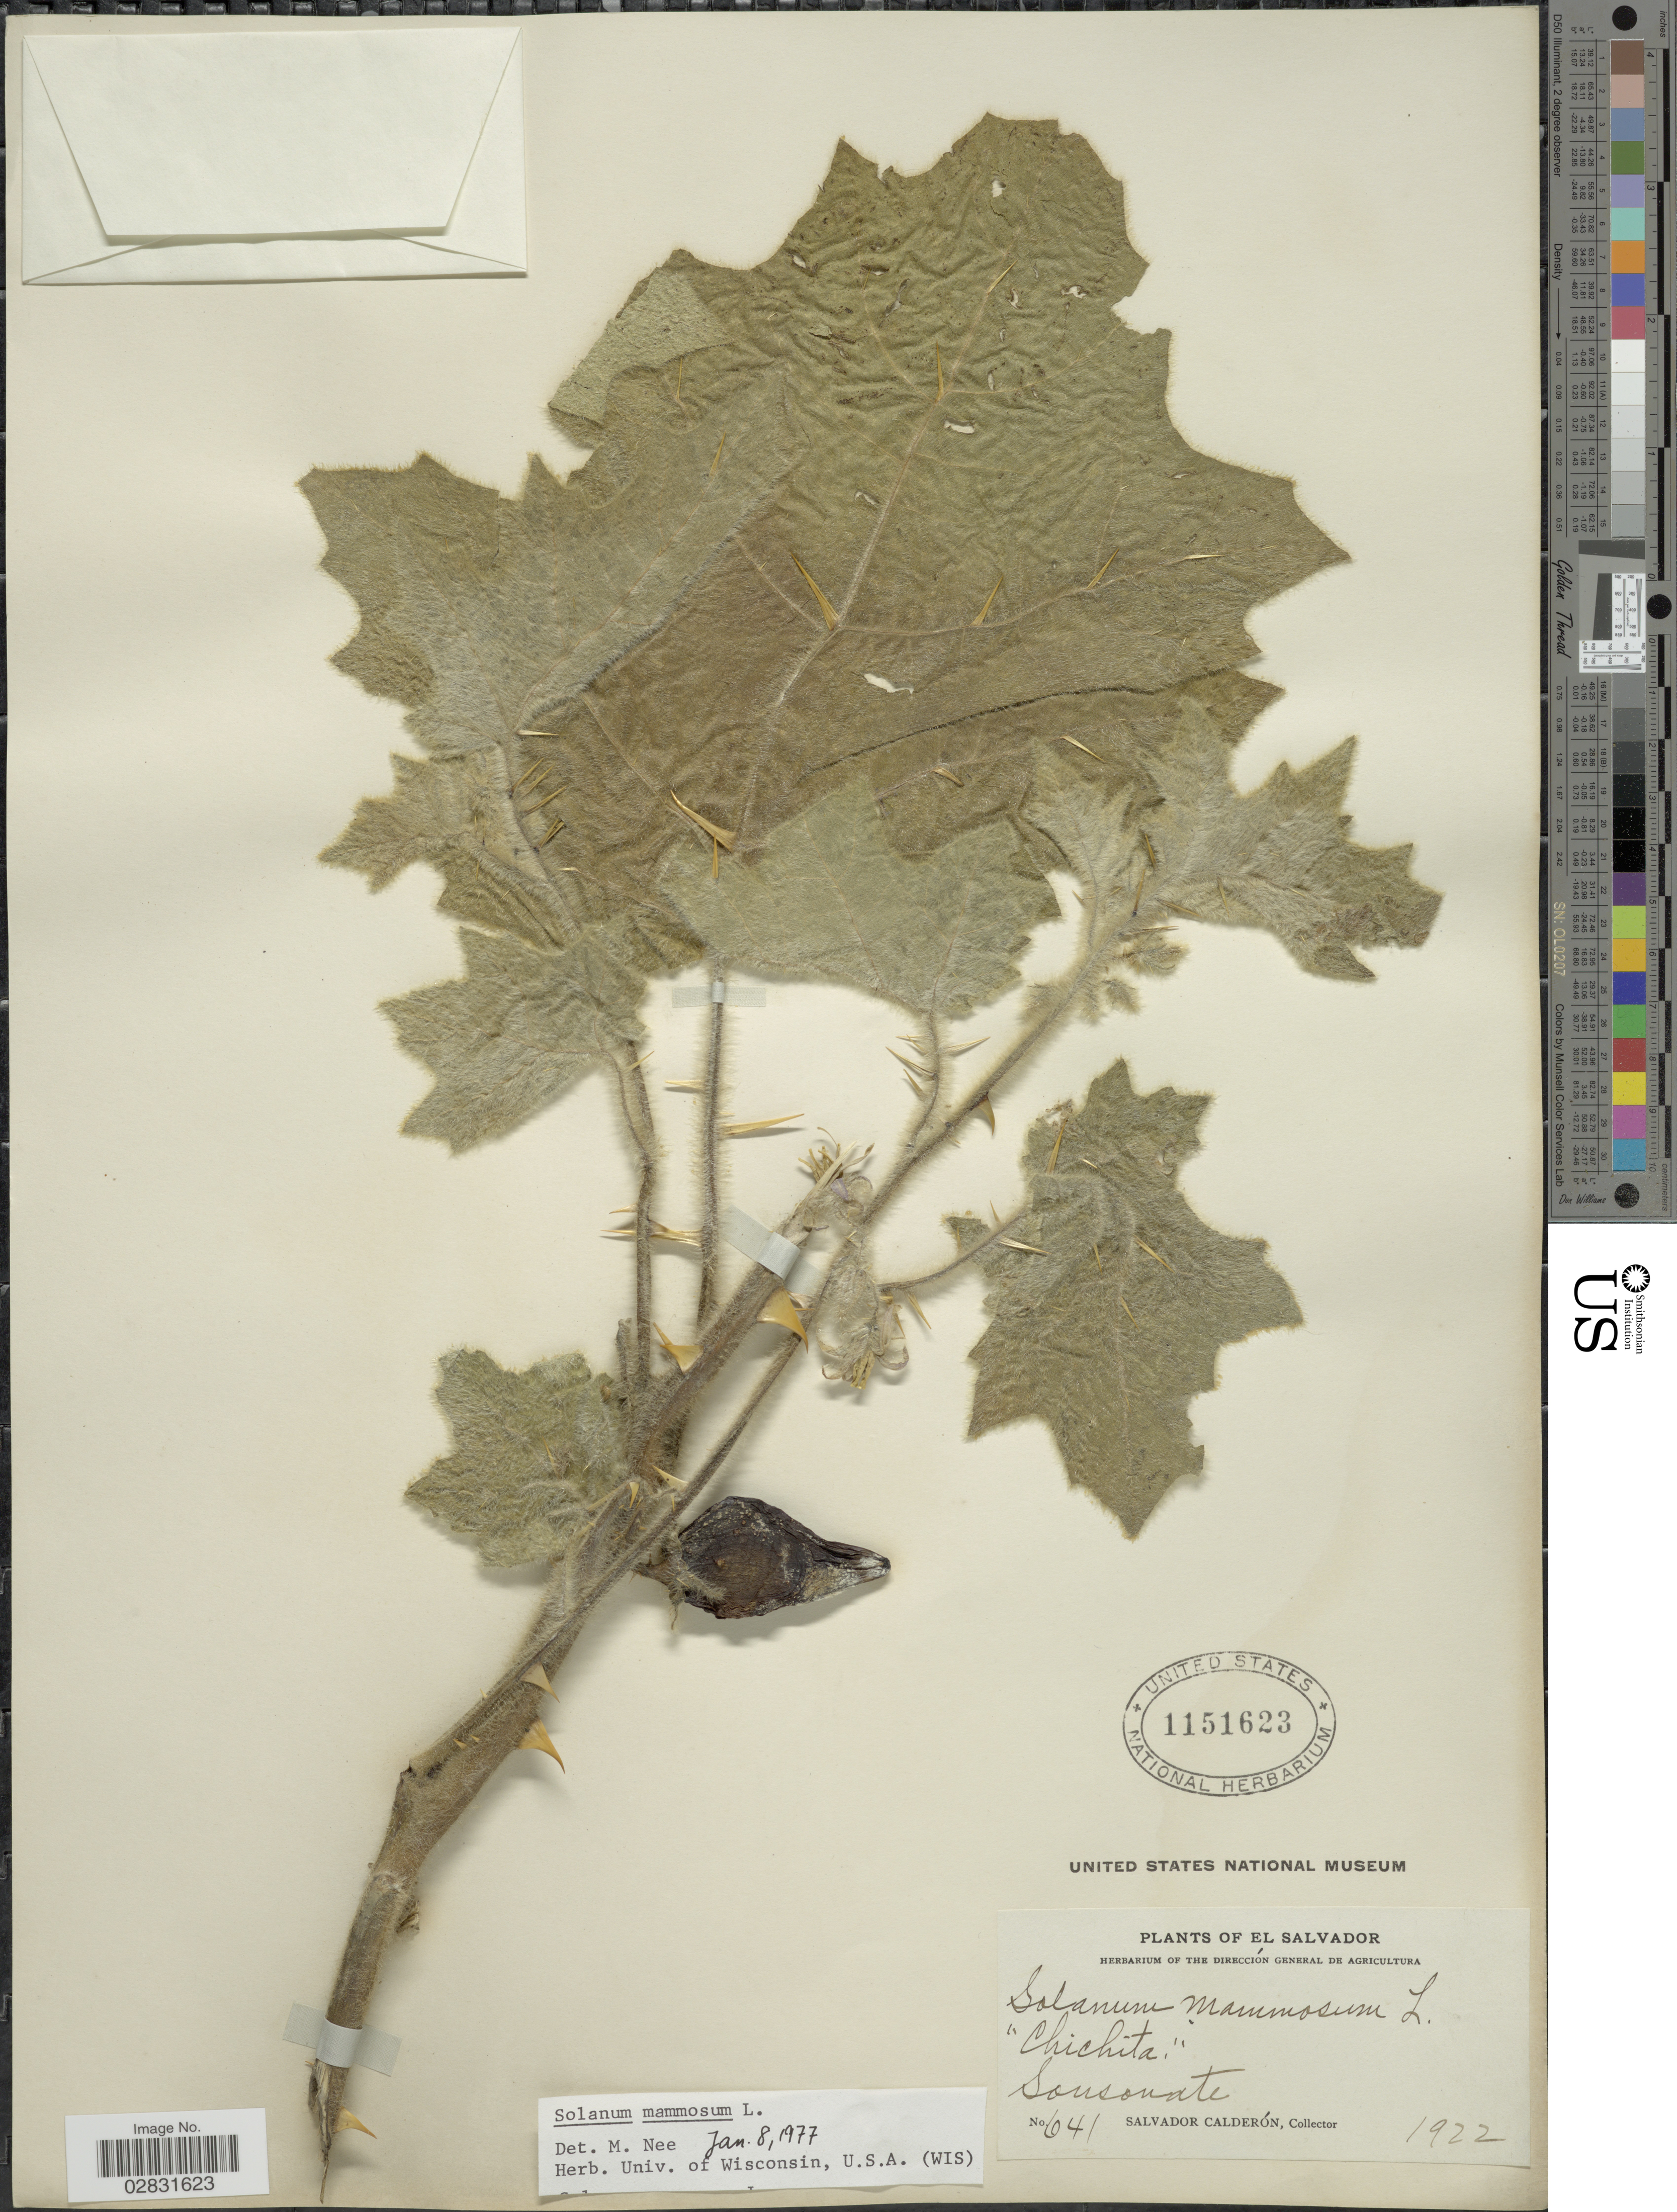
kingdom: Plantae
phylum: Tracheophyta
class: Magnoliopsida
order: Solanales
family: Solanaceae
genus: Solanum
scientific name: Solanum mammosum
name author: L.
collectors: S. Calderón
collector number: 641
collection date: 1922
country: El Salvador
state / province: Sonsonate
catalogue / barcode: US 1151623